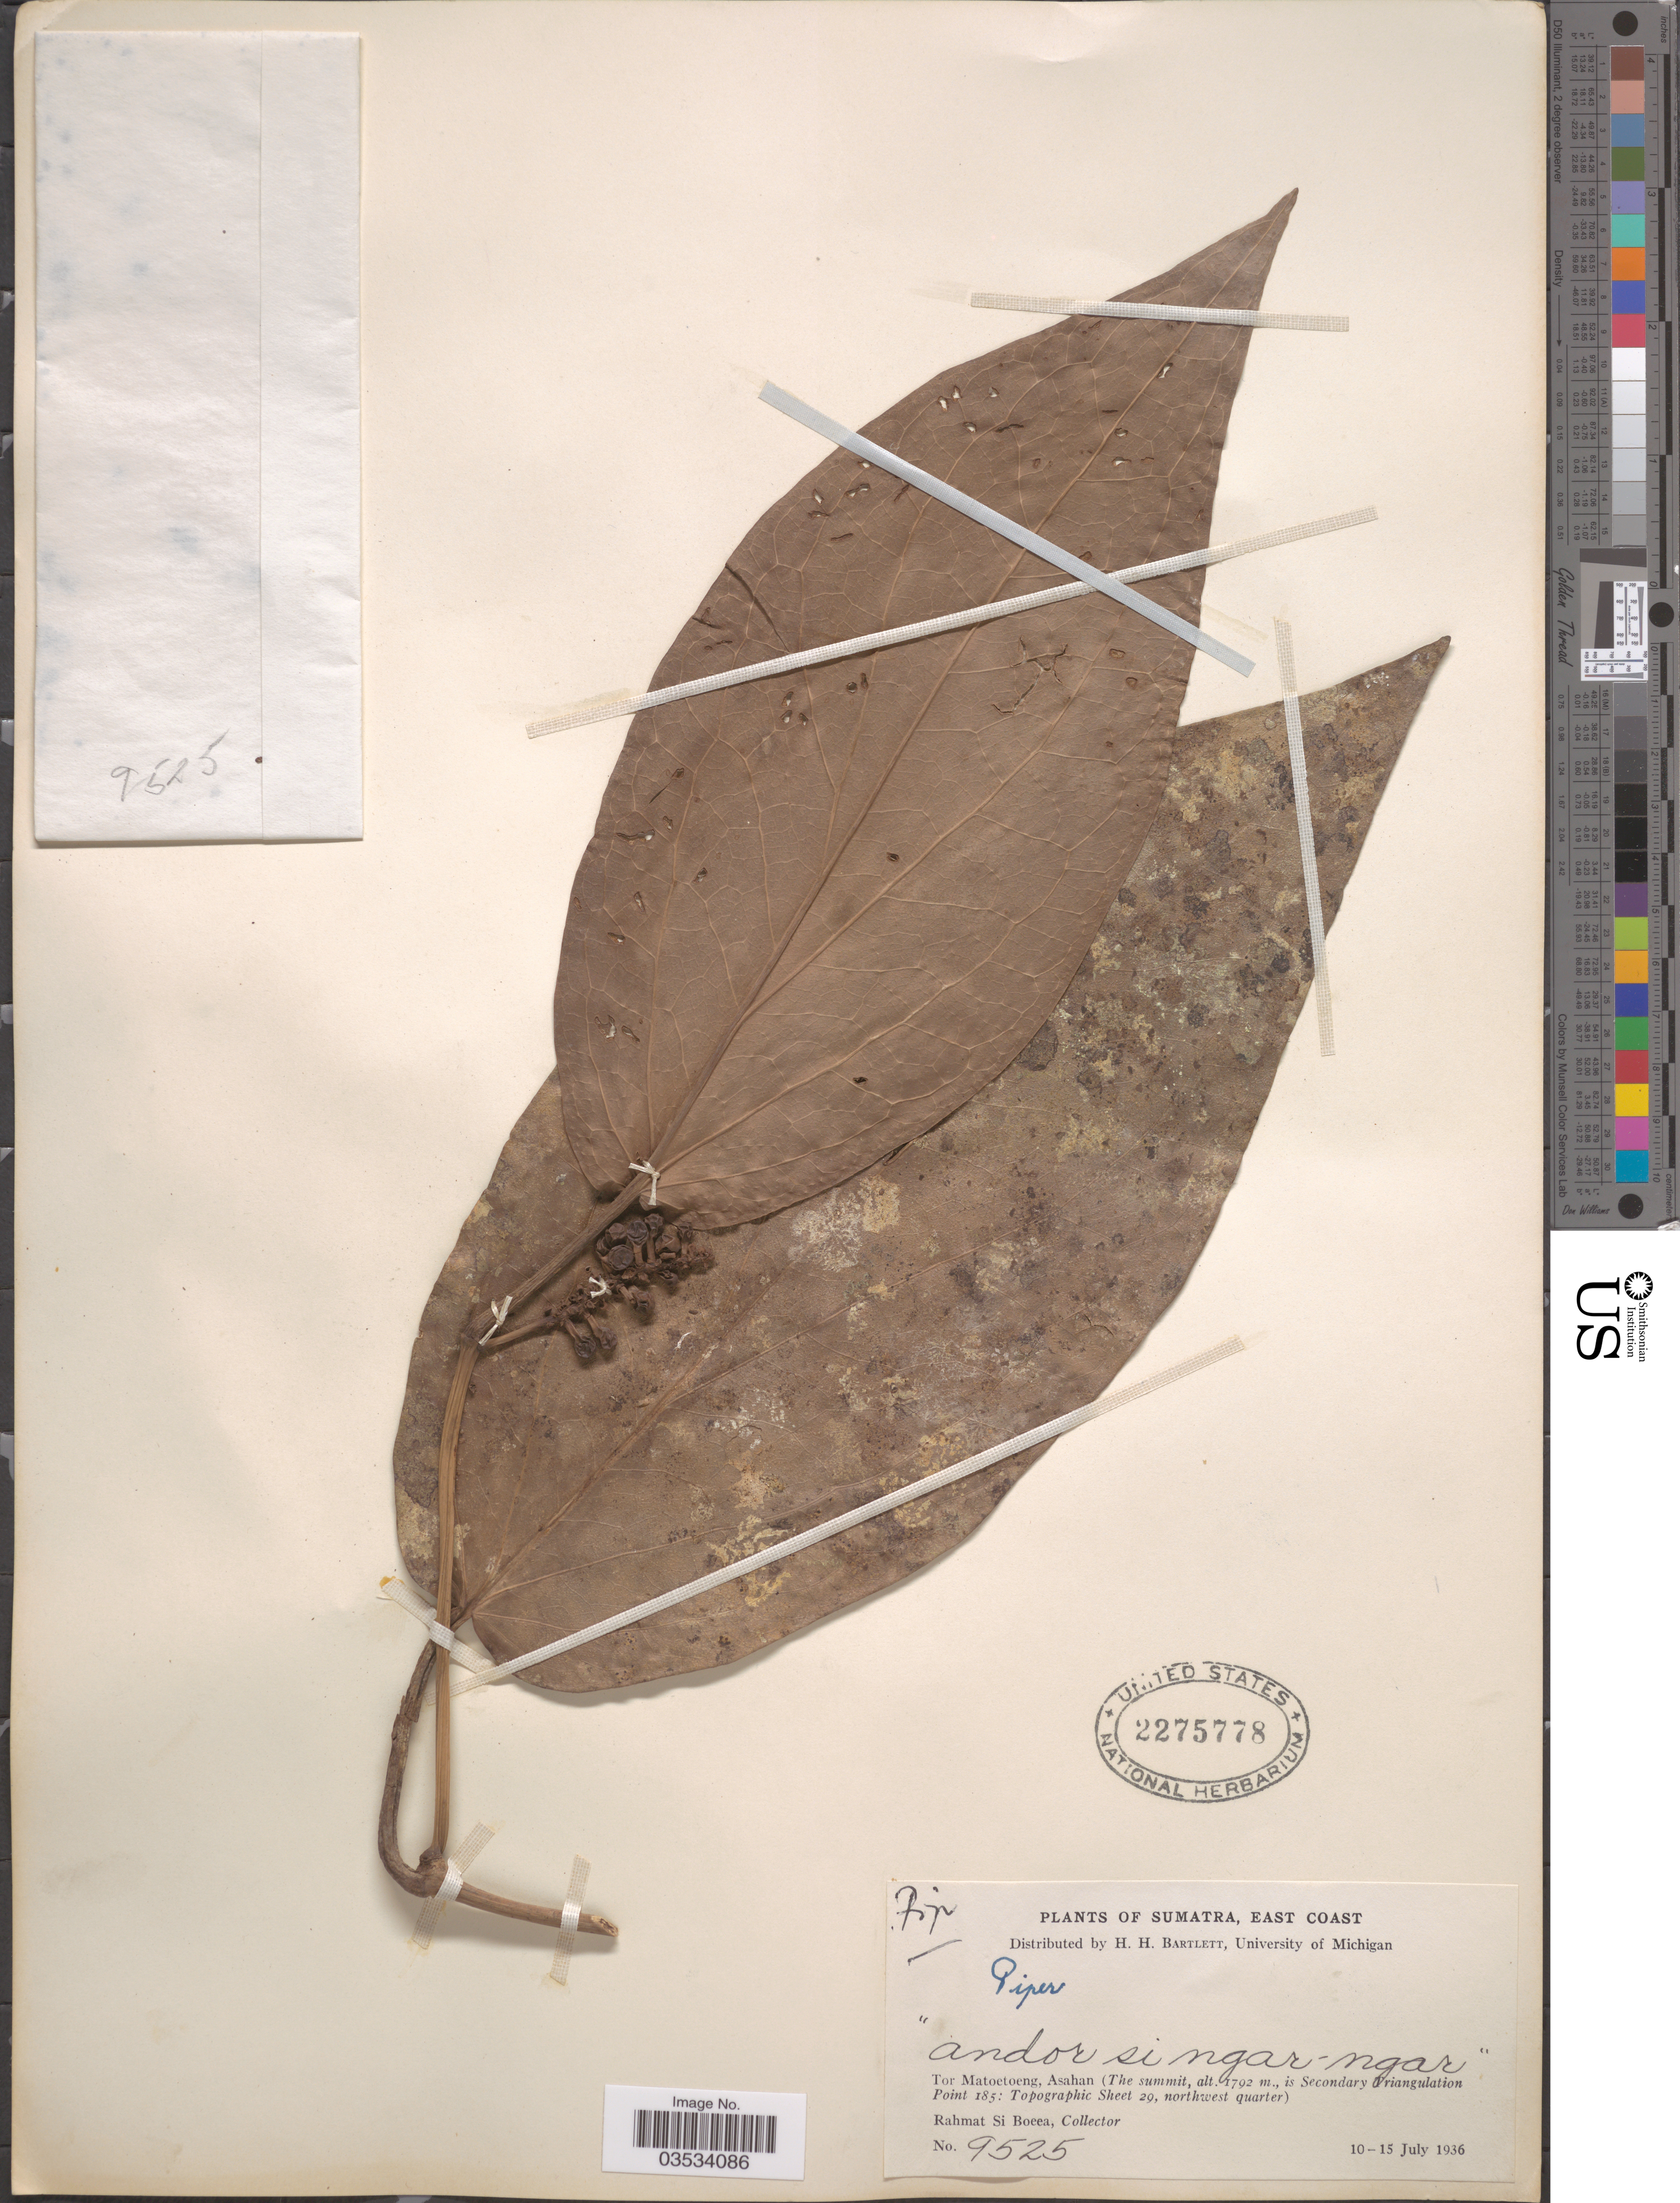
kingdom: Plantae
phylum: Tracheophyta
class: Magnoliopsida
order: Piperales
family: Piperaceae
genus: Piper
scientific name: Piper sp.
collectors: Rahmat Si Boeea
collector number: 9525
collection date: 1936-07-10/1936-07-15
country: Indonesia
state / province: Sumatra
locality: East Coast. Tor Matoetoeng, Asahan (The summit, is Secondary Triangulation Point 185: Topographic Sheet 29, northwest quarter).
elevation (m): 1792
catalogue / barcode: US 2275778